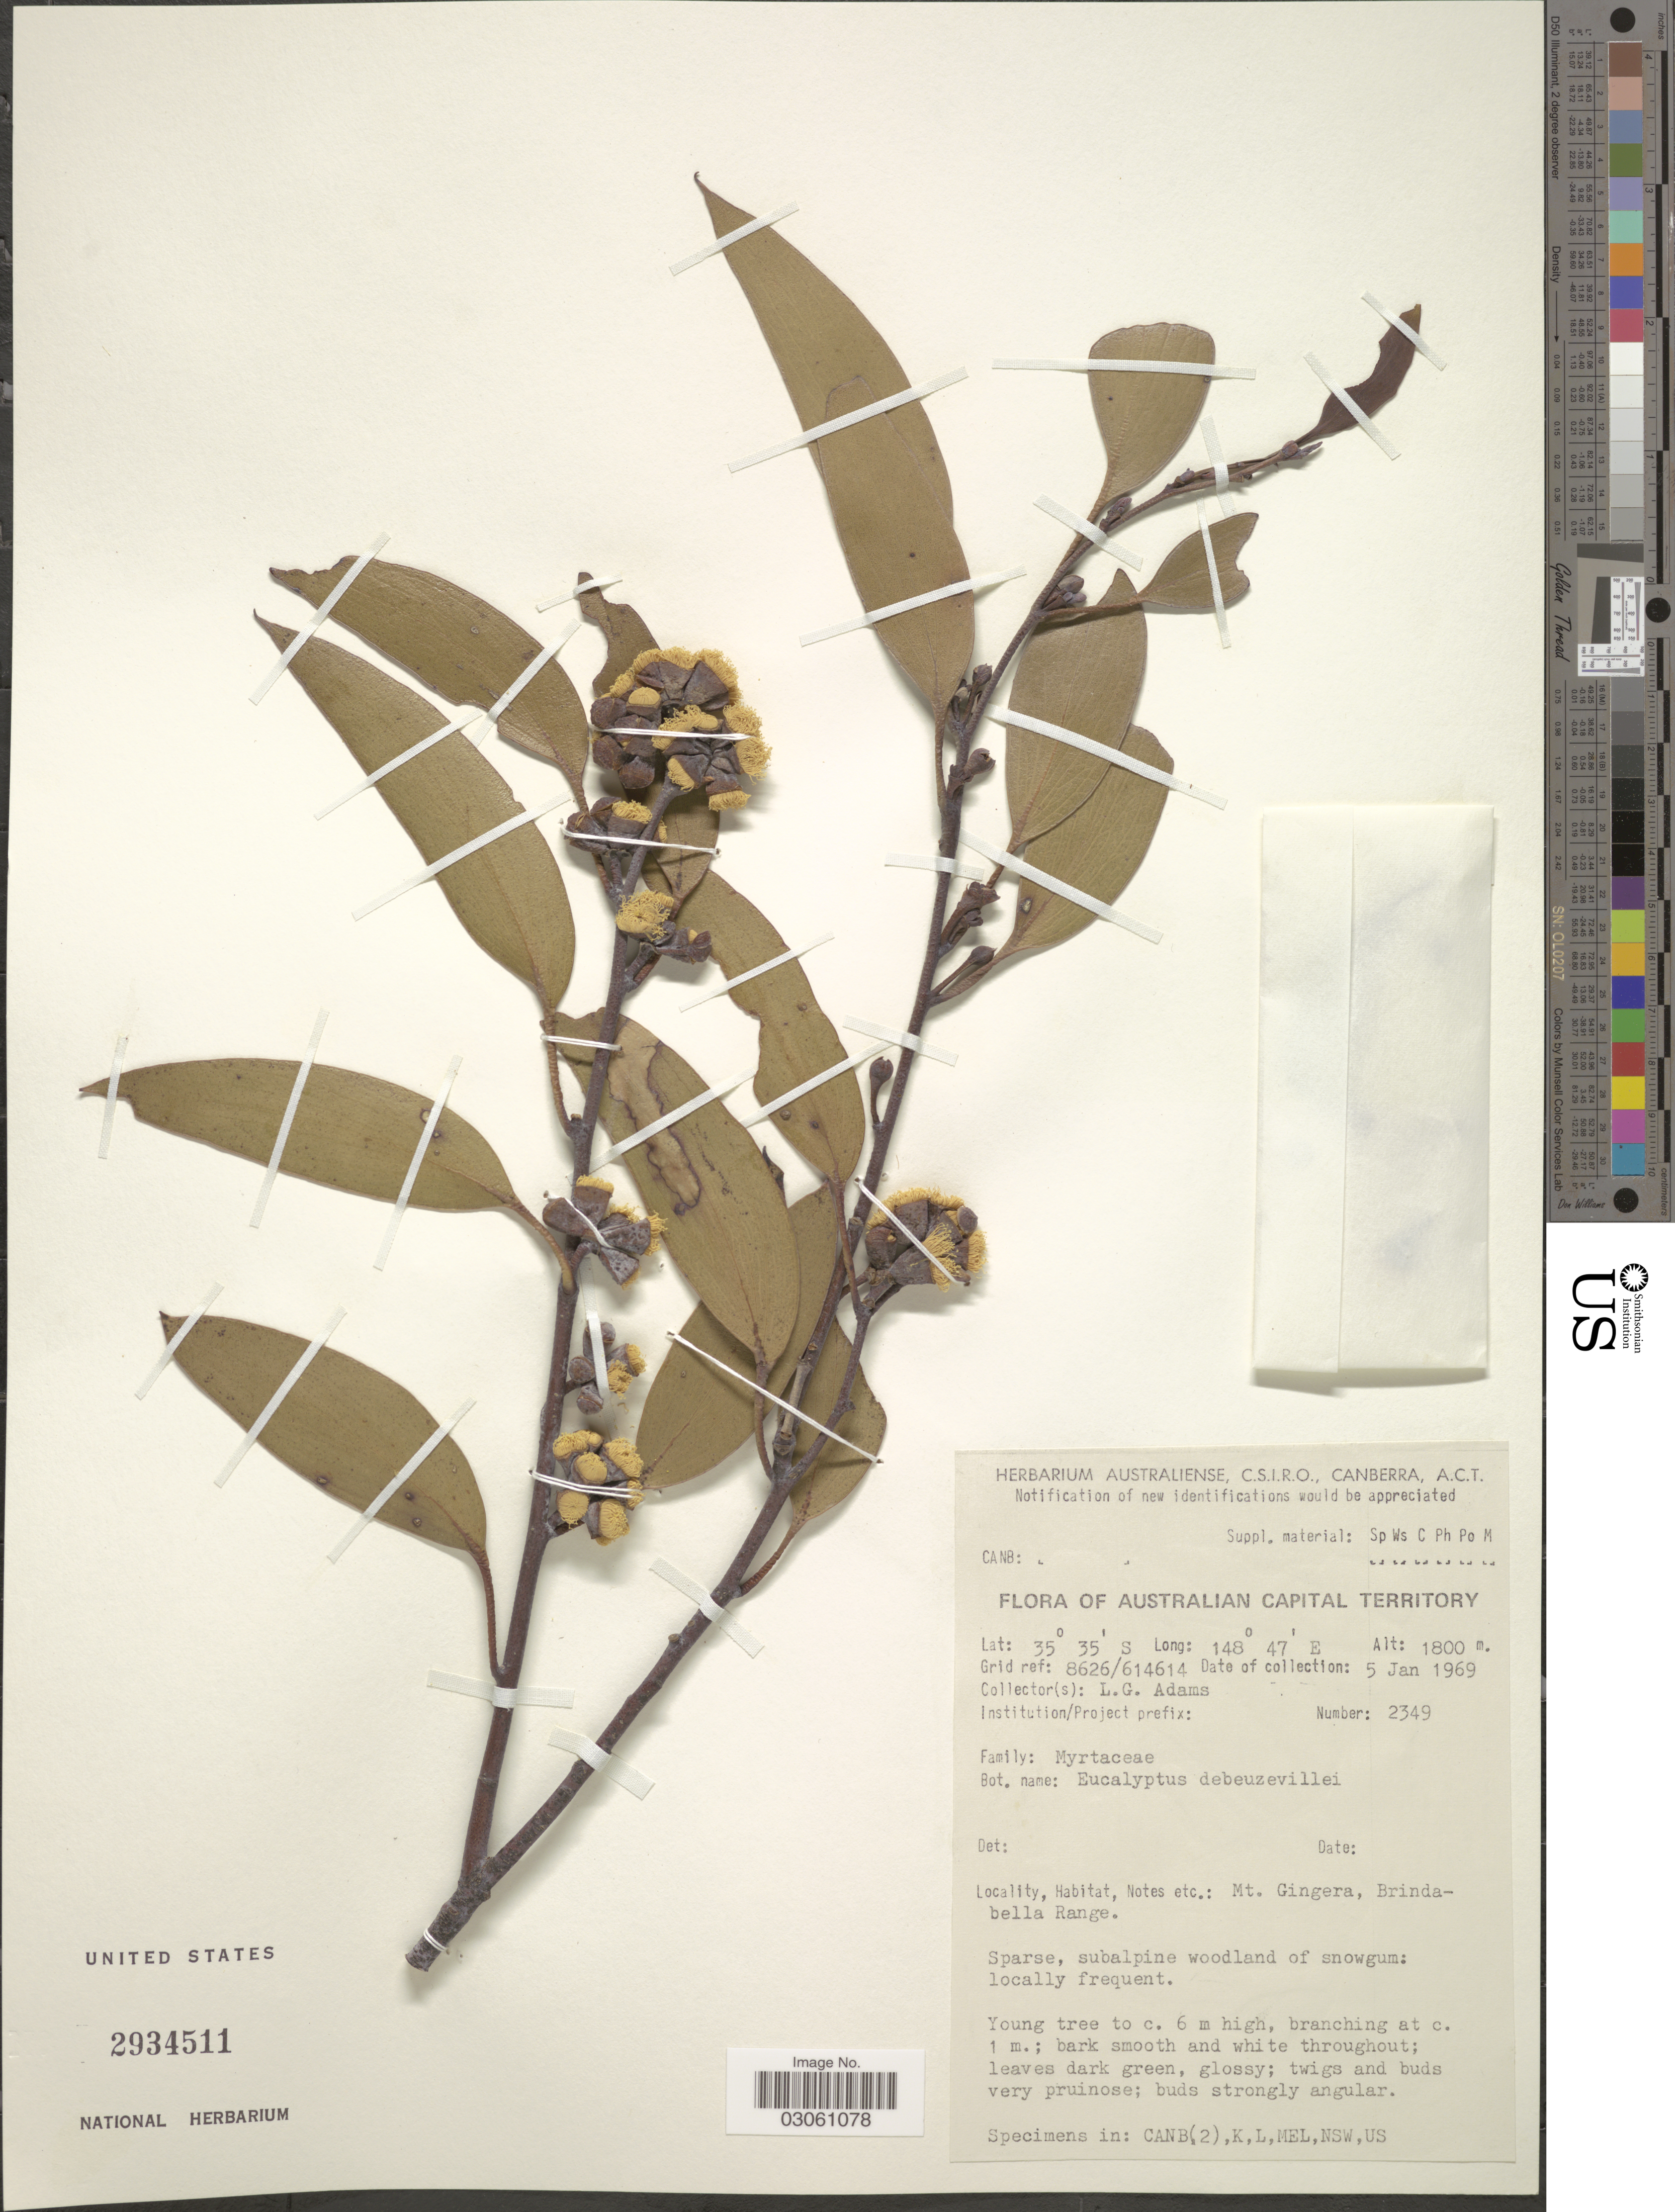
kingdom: Plantae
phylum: Tracheophyta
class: Magnoliopsida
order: Myrtales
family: Myrtaceae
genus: Eucalyptus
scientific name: Eucalyptus debeuzevillei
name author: Maiden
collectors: L. G. Adams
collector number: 2349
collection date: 1969-01-05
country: Australia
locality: Australian Capital Territory, Mt. Gingera, Brinda-bella Range.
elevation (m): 1800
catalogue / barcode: US 2934511